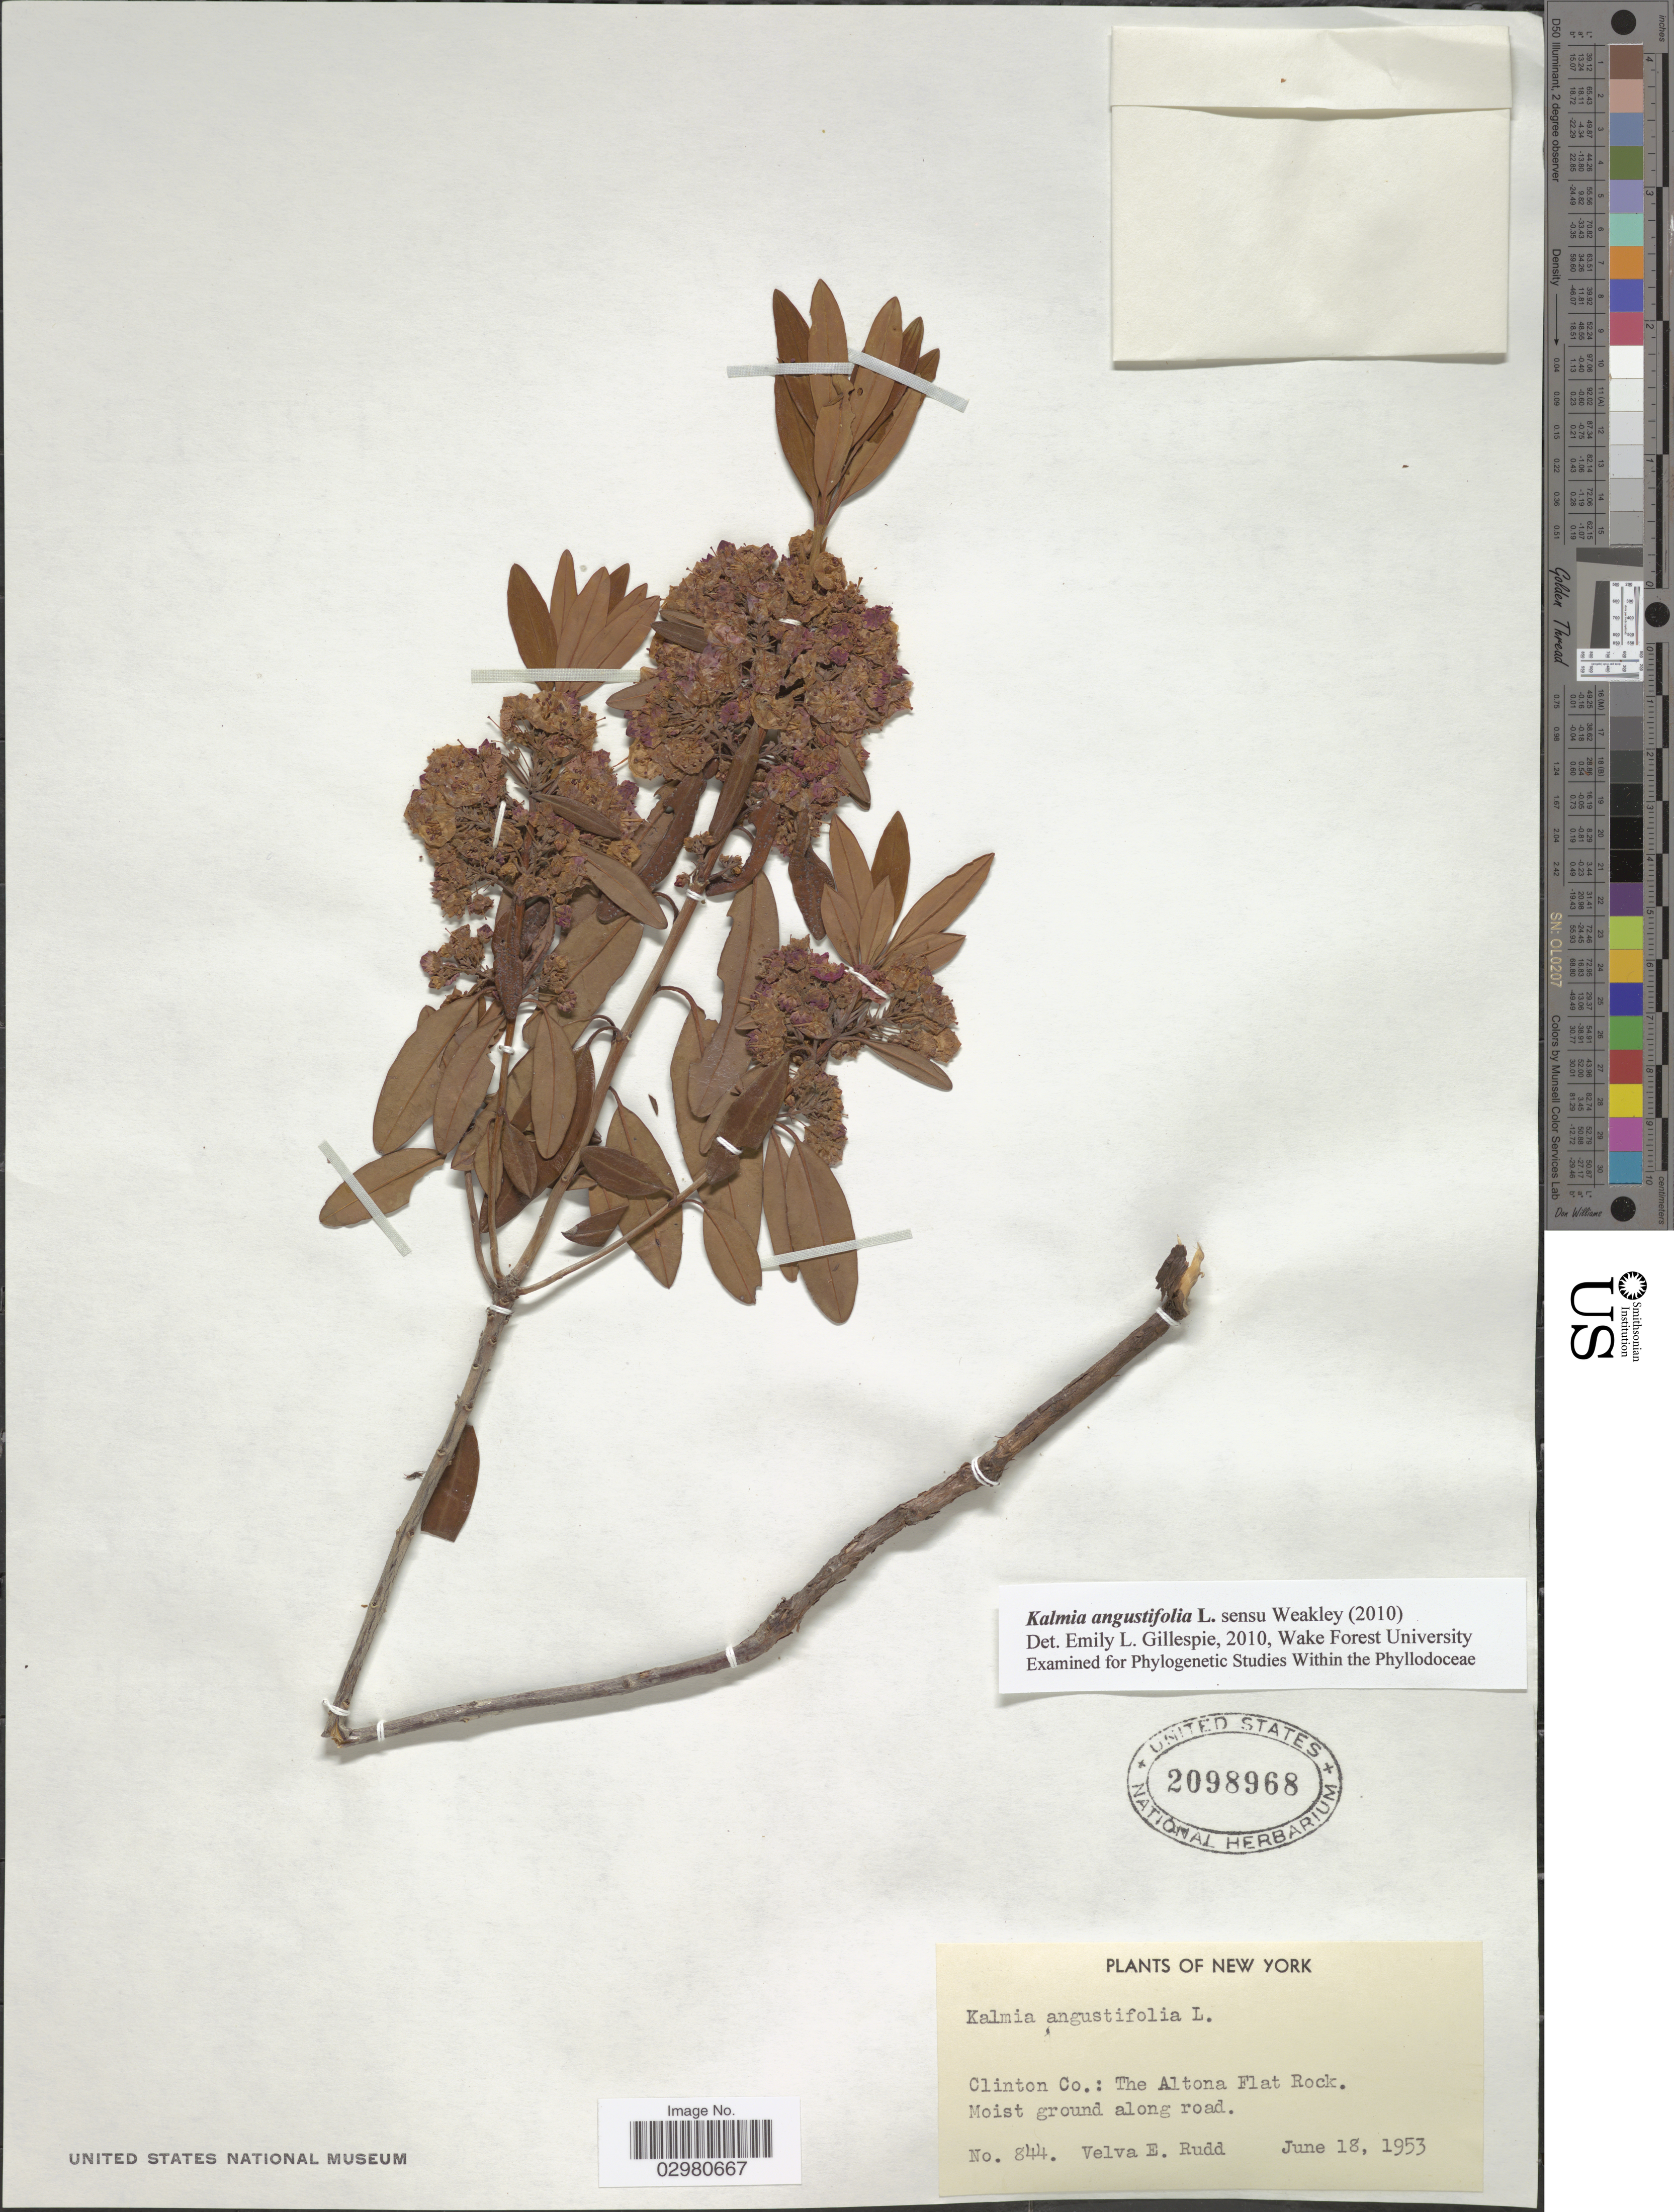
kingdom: Plantae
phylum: Tracheophyta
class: Magnoliopsida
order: Ericales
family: Ericaceae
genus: Kalmia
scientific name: Kalmia angustifolia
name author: L.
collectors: V. E. Rudd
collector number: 844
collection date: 1953-06-18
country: United States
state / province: New York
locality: Clinton Co.: The Altona Flat Rock.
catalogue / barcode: US 2098968